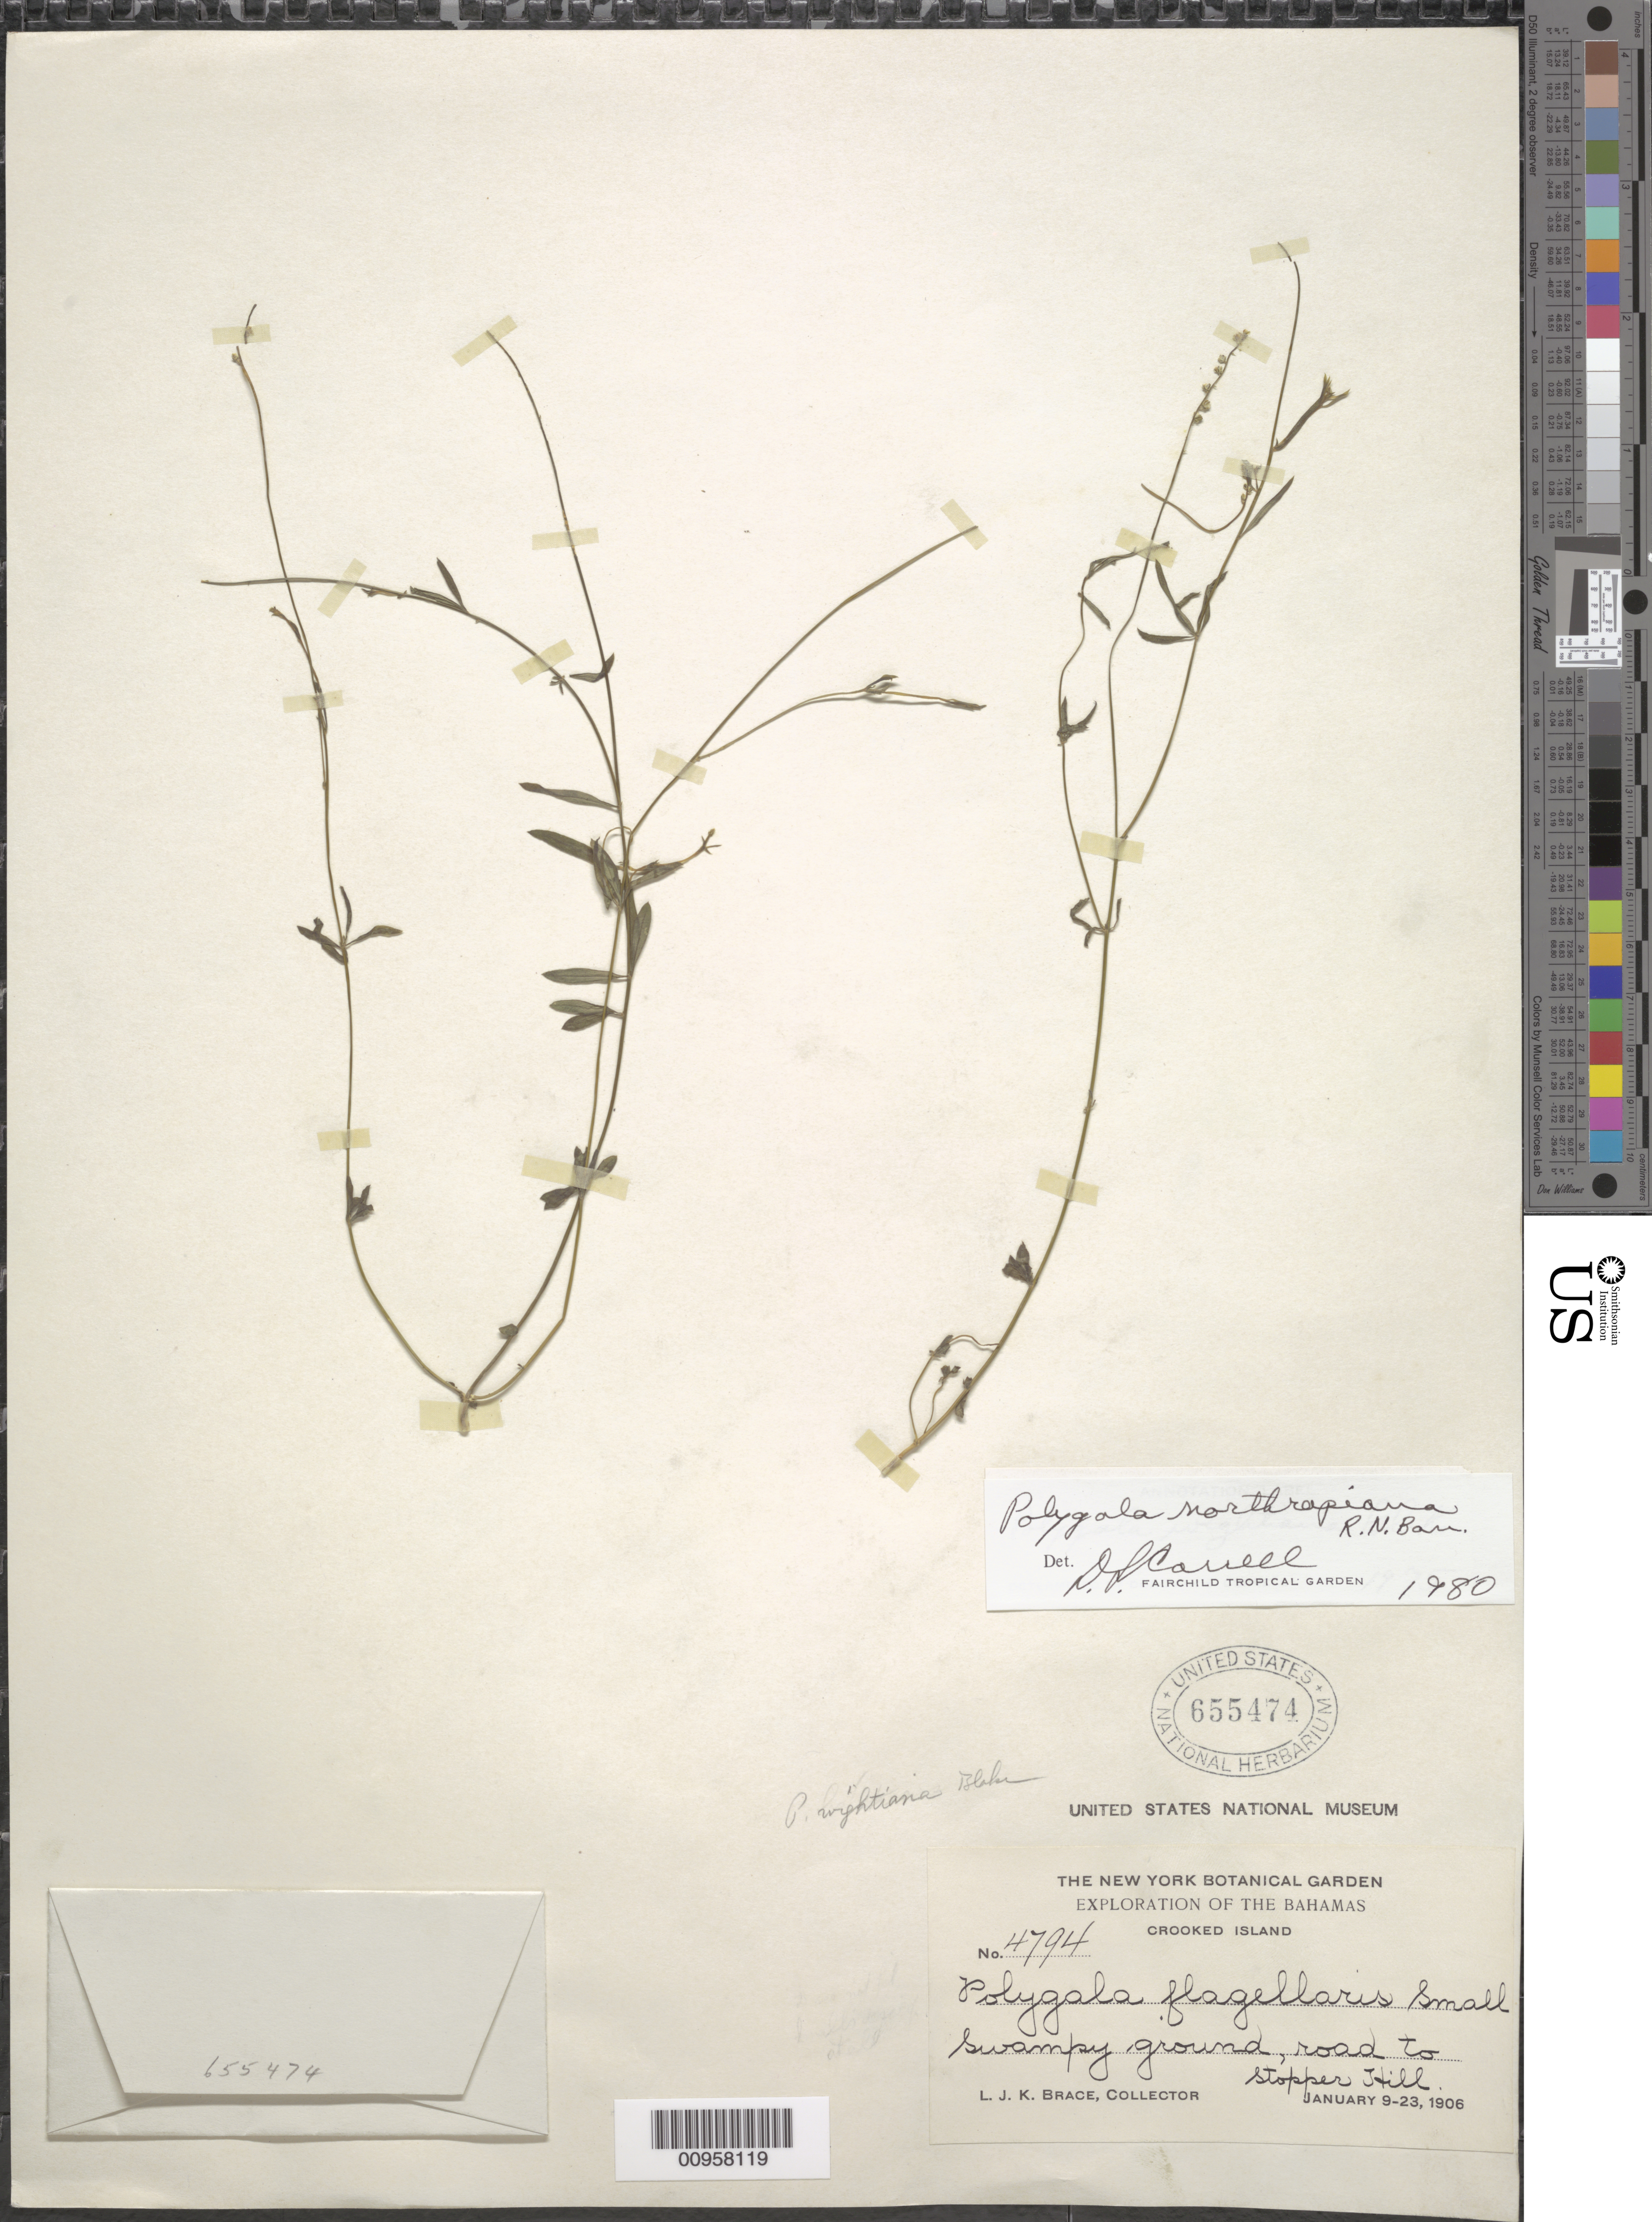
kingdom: Plantae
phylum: Tracheophyta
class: Magnoliopsida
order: Fabales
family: Polygalaceae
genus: Polygala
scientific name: Polygala northropiana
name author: R. N. Banerjee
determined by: Correll, D. S.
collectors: L. J. K. Brace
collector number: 4794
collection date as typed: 09 Jan 1906 to 23 Jan 1906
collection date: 1906-01-09/1906-01-23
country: Bahamas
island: Crooked Island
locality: Road to stopper hill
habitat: Swampy ground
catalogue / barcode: US 655474